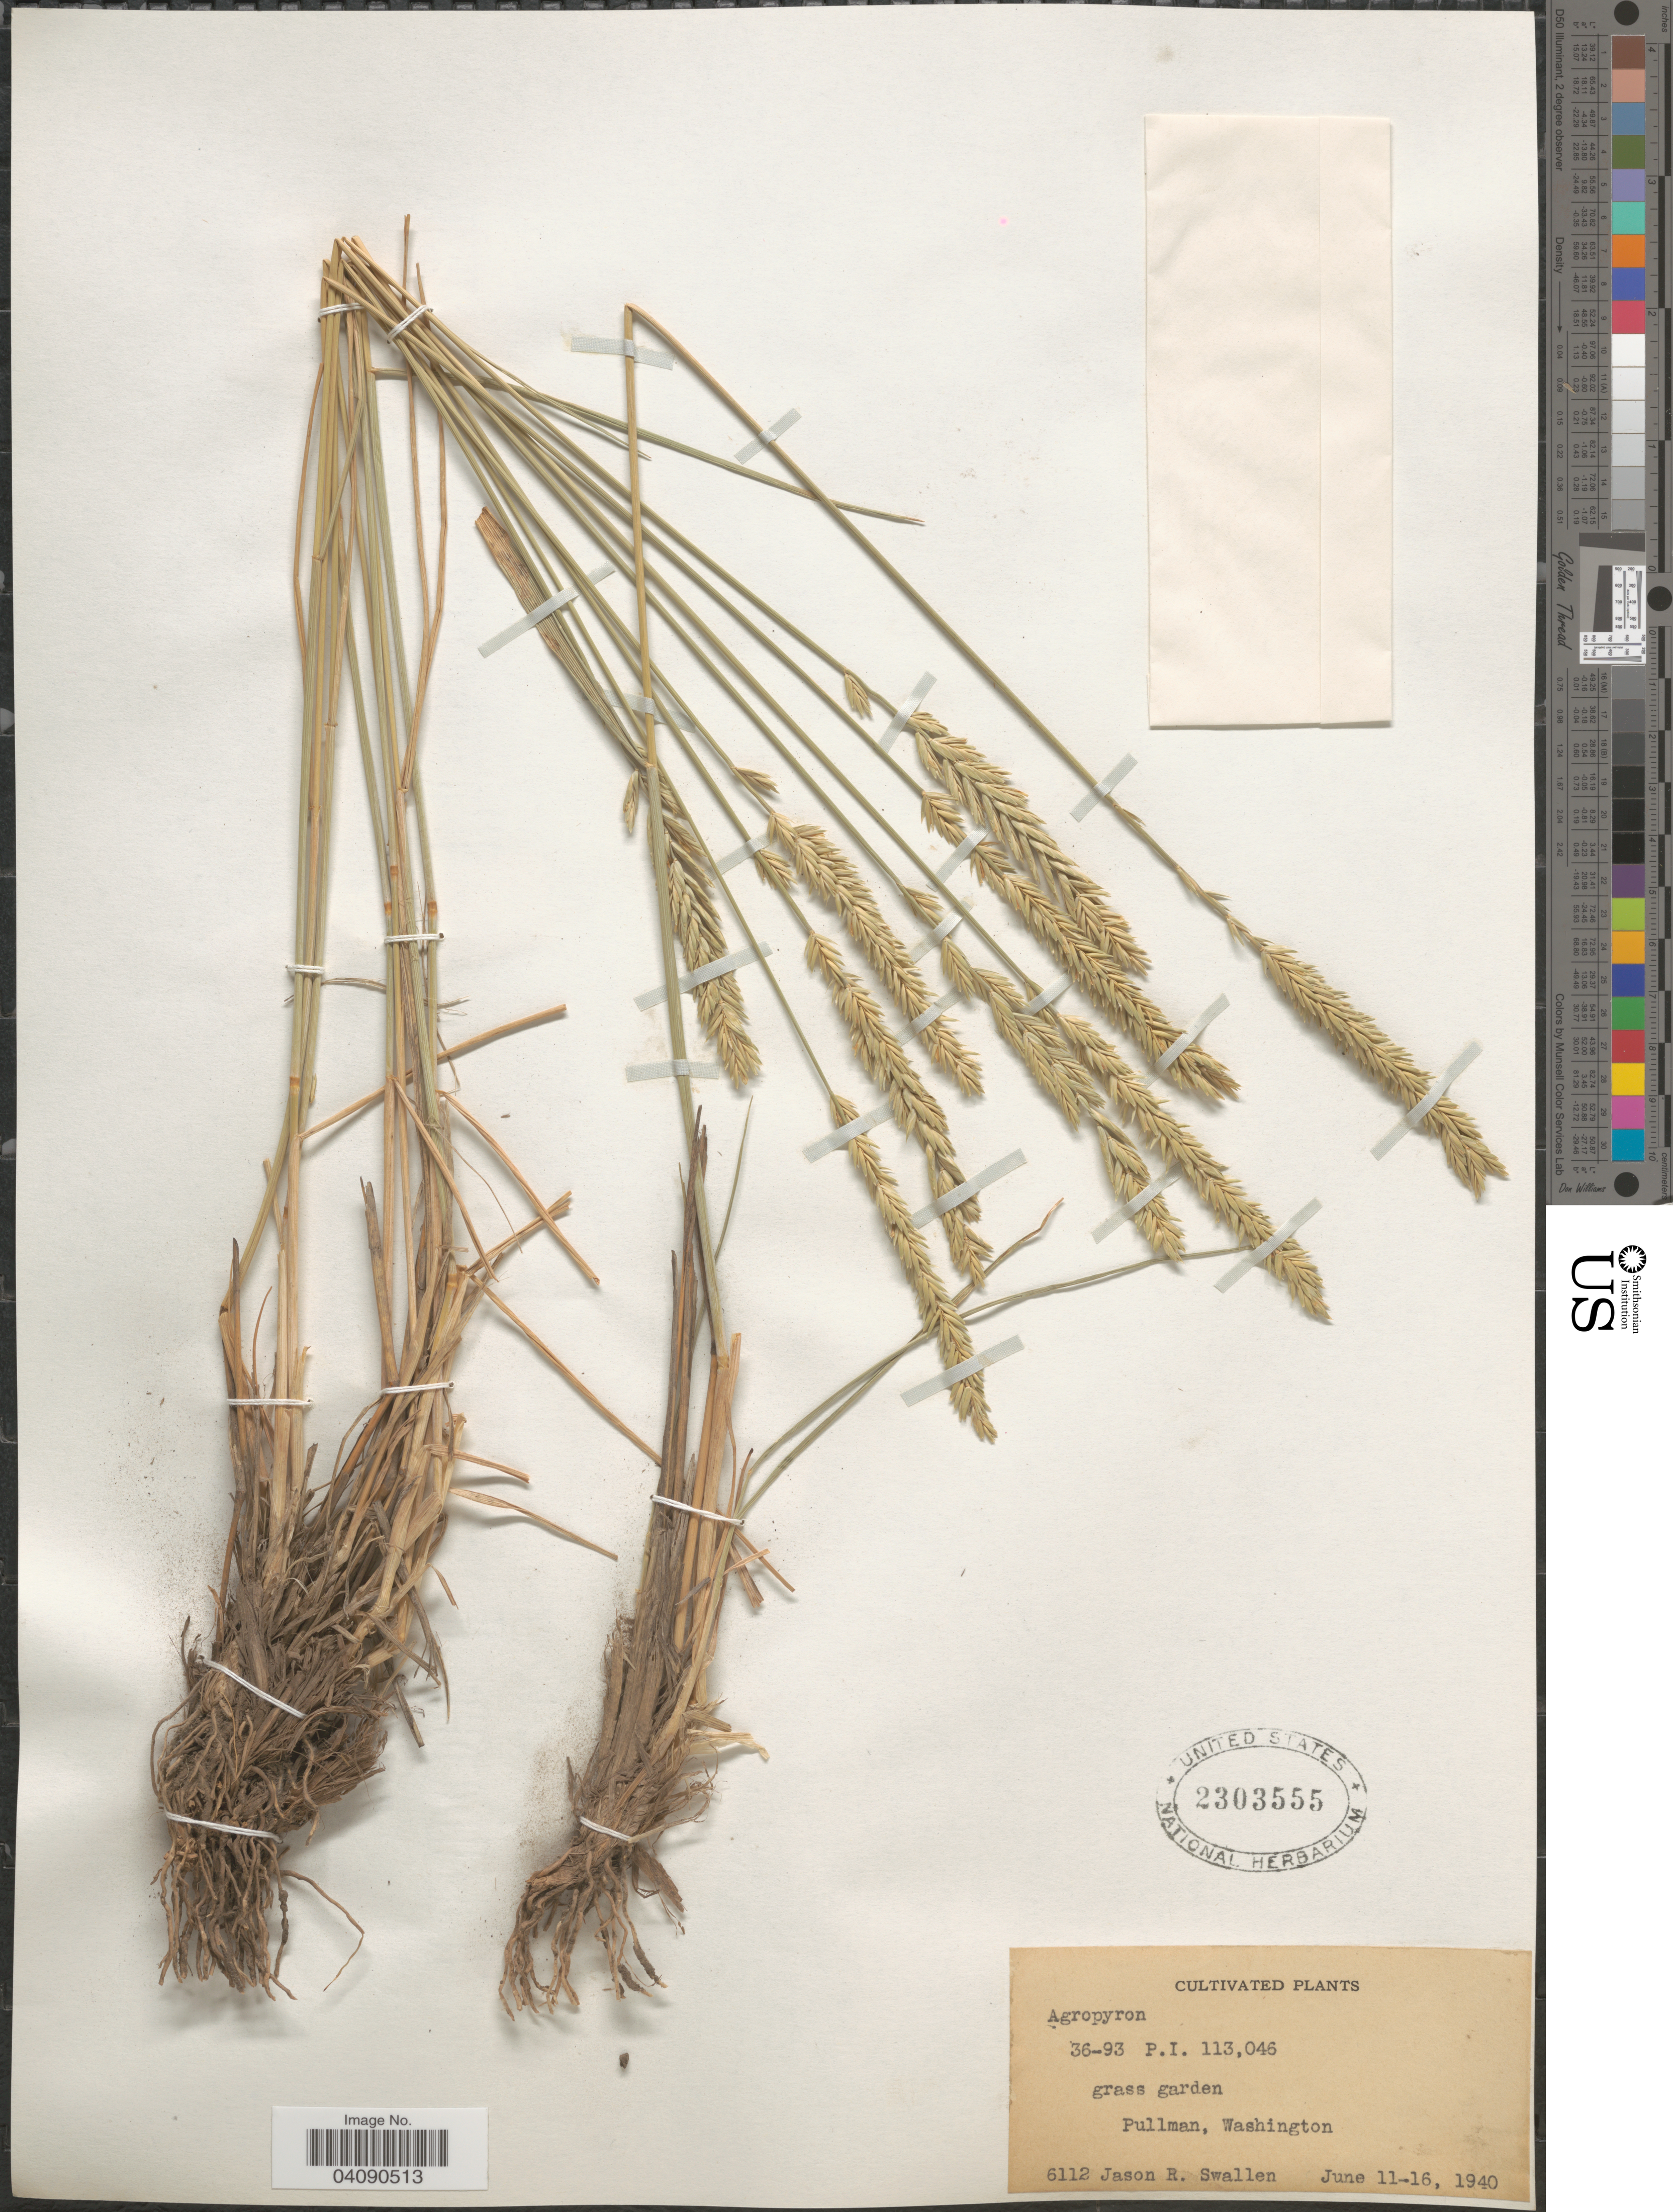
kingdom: Plantae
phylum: Tracheophyta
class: Liliopsida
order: Poales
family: Poaceae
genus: Agropyron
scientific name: Agropyron sp.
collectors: J. R. Swallen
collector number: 6112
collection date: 1940-06-11/1940-06-16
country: United States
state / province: Washington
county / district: Whitman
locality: Grass garden. Pullman.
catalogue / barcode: US 2303555